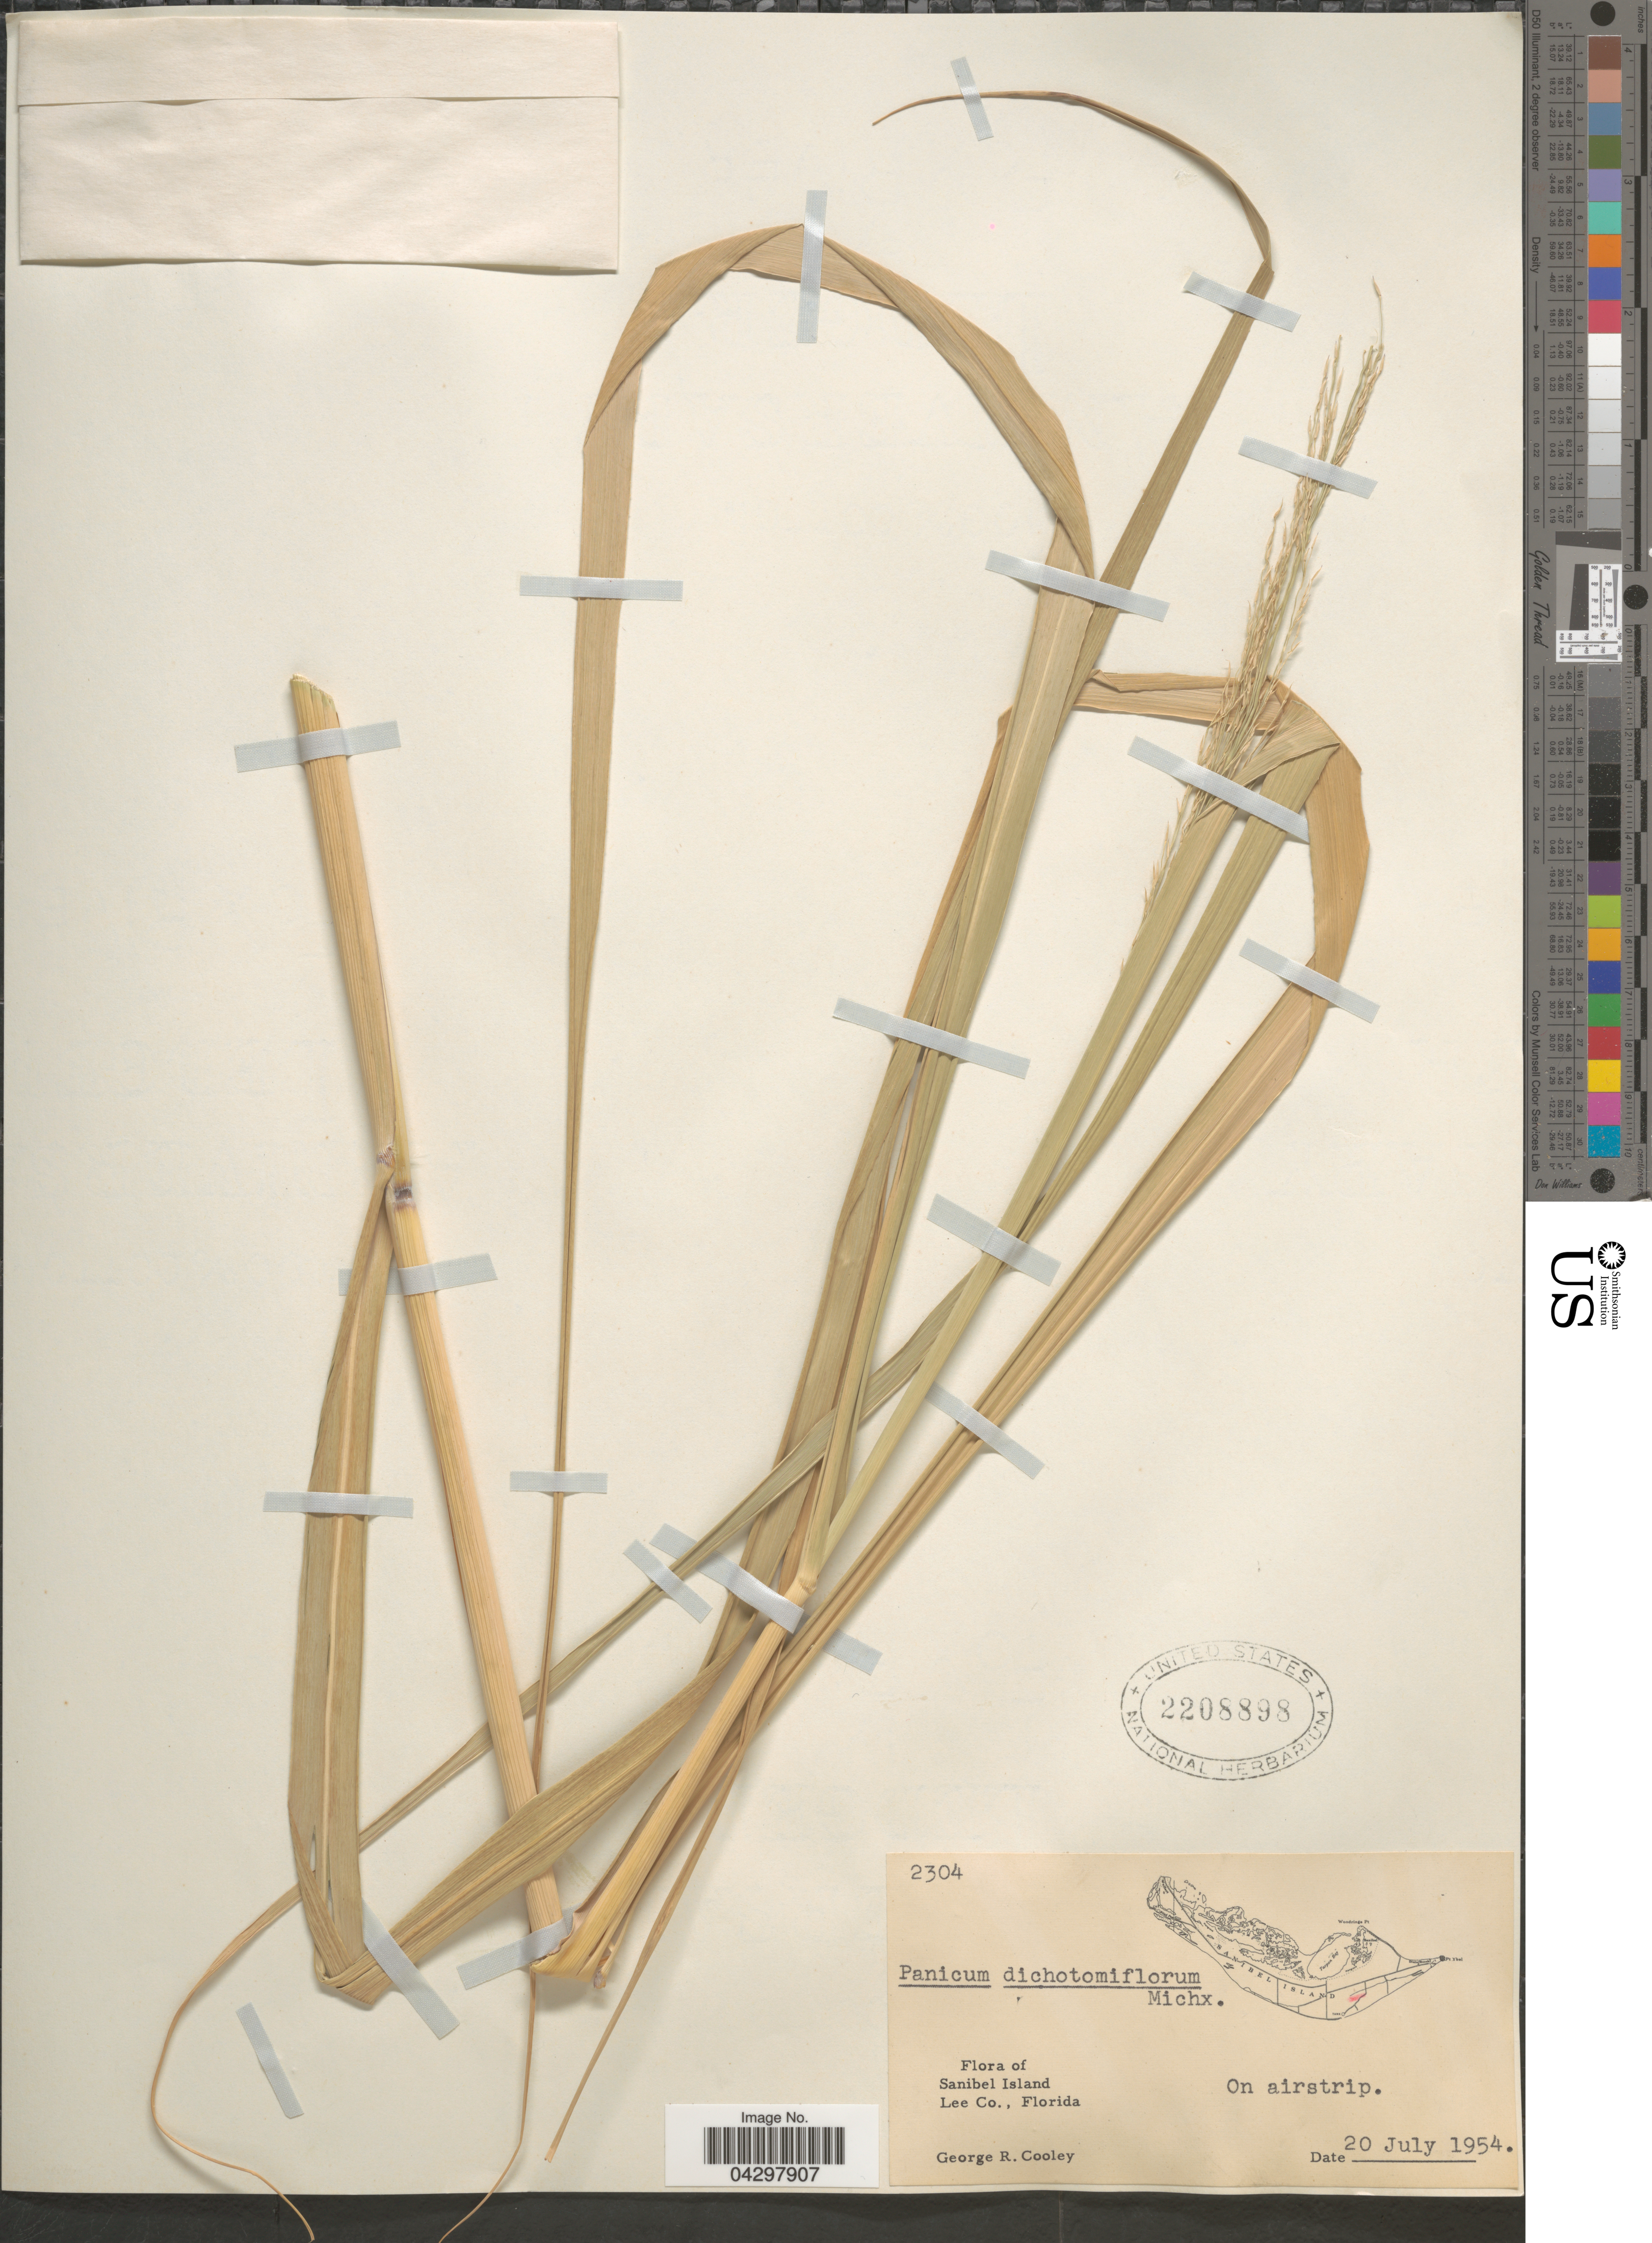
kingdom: Plantae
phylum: Tracheophyta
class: Liliopsida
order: Poales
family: Poaceae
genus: Panicum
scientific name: Panicum dichotomiflorum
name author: Michx.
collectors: G. R. Cooley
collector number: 2304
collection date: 1954-07-20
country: United States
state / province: Florida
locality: Sanibel Island. Lee Co. On airstrip.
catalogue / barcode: US 2208898